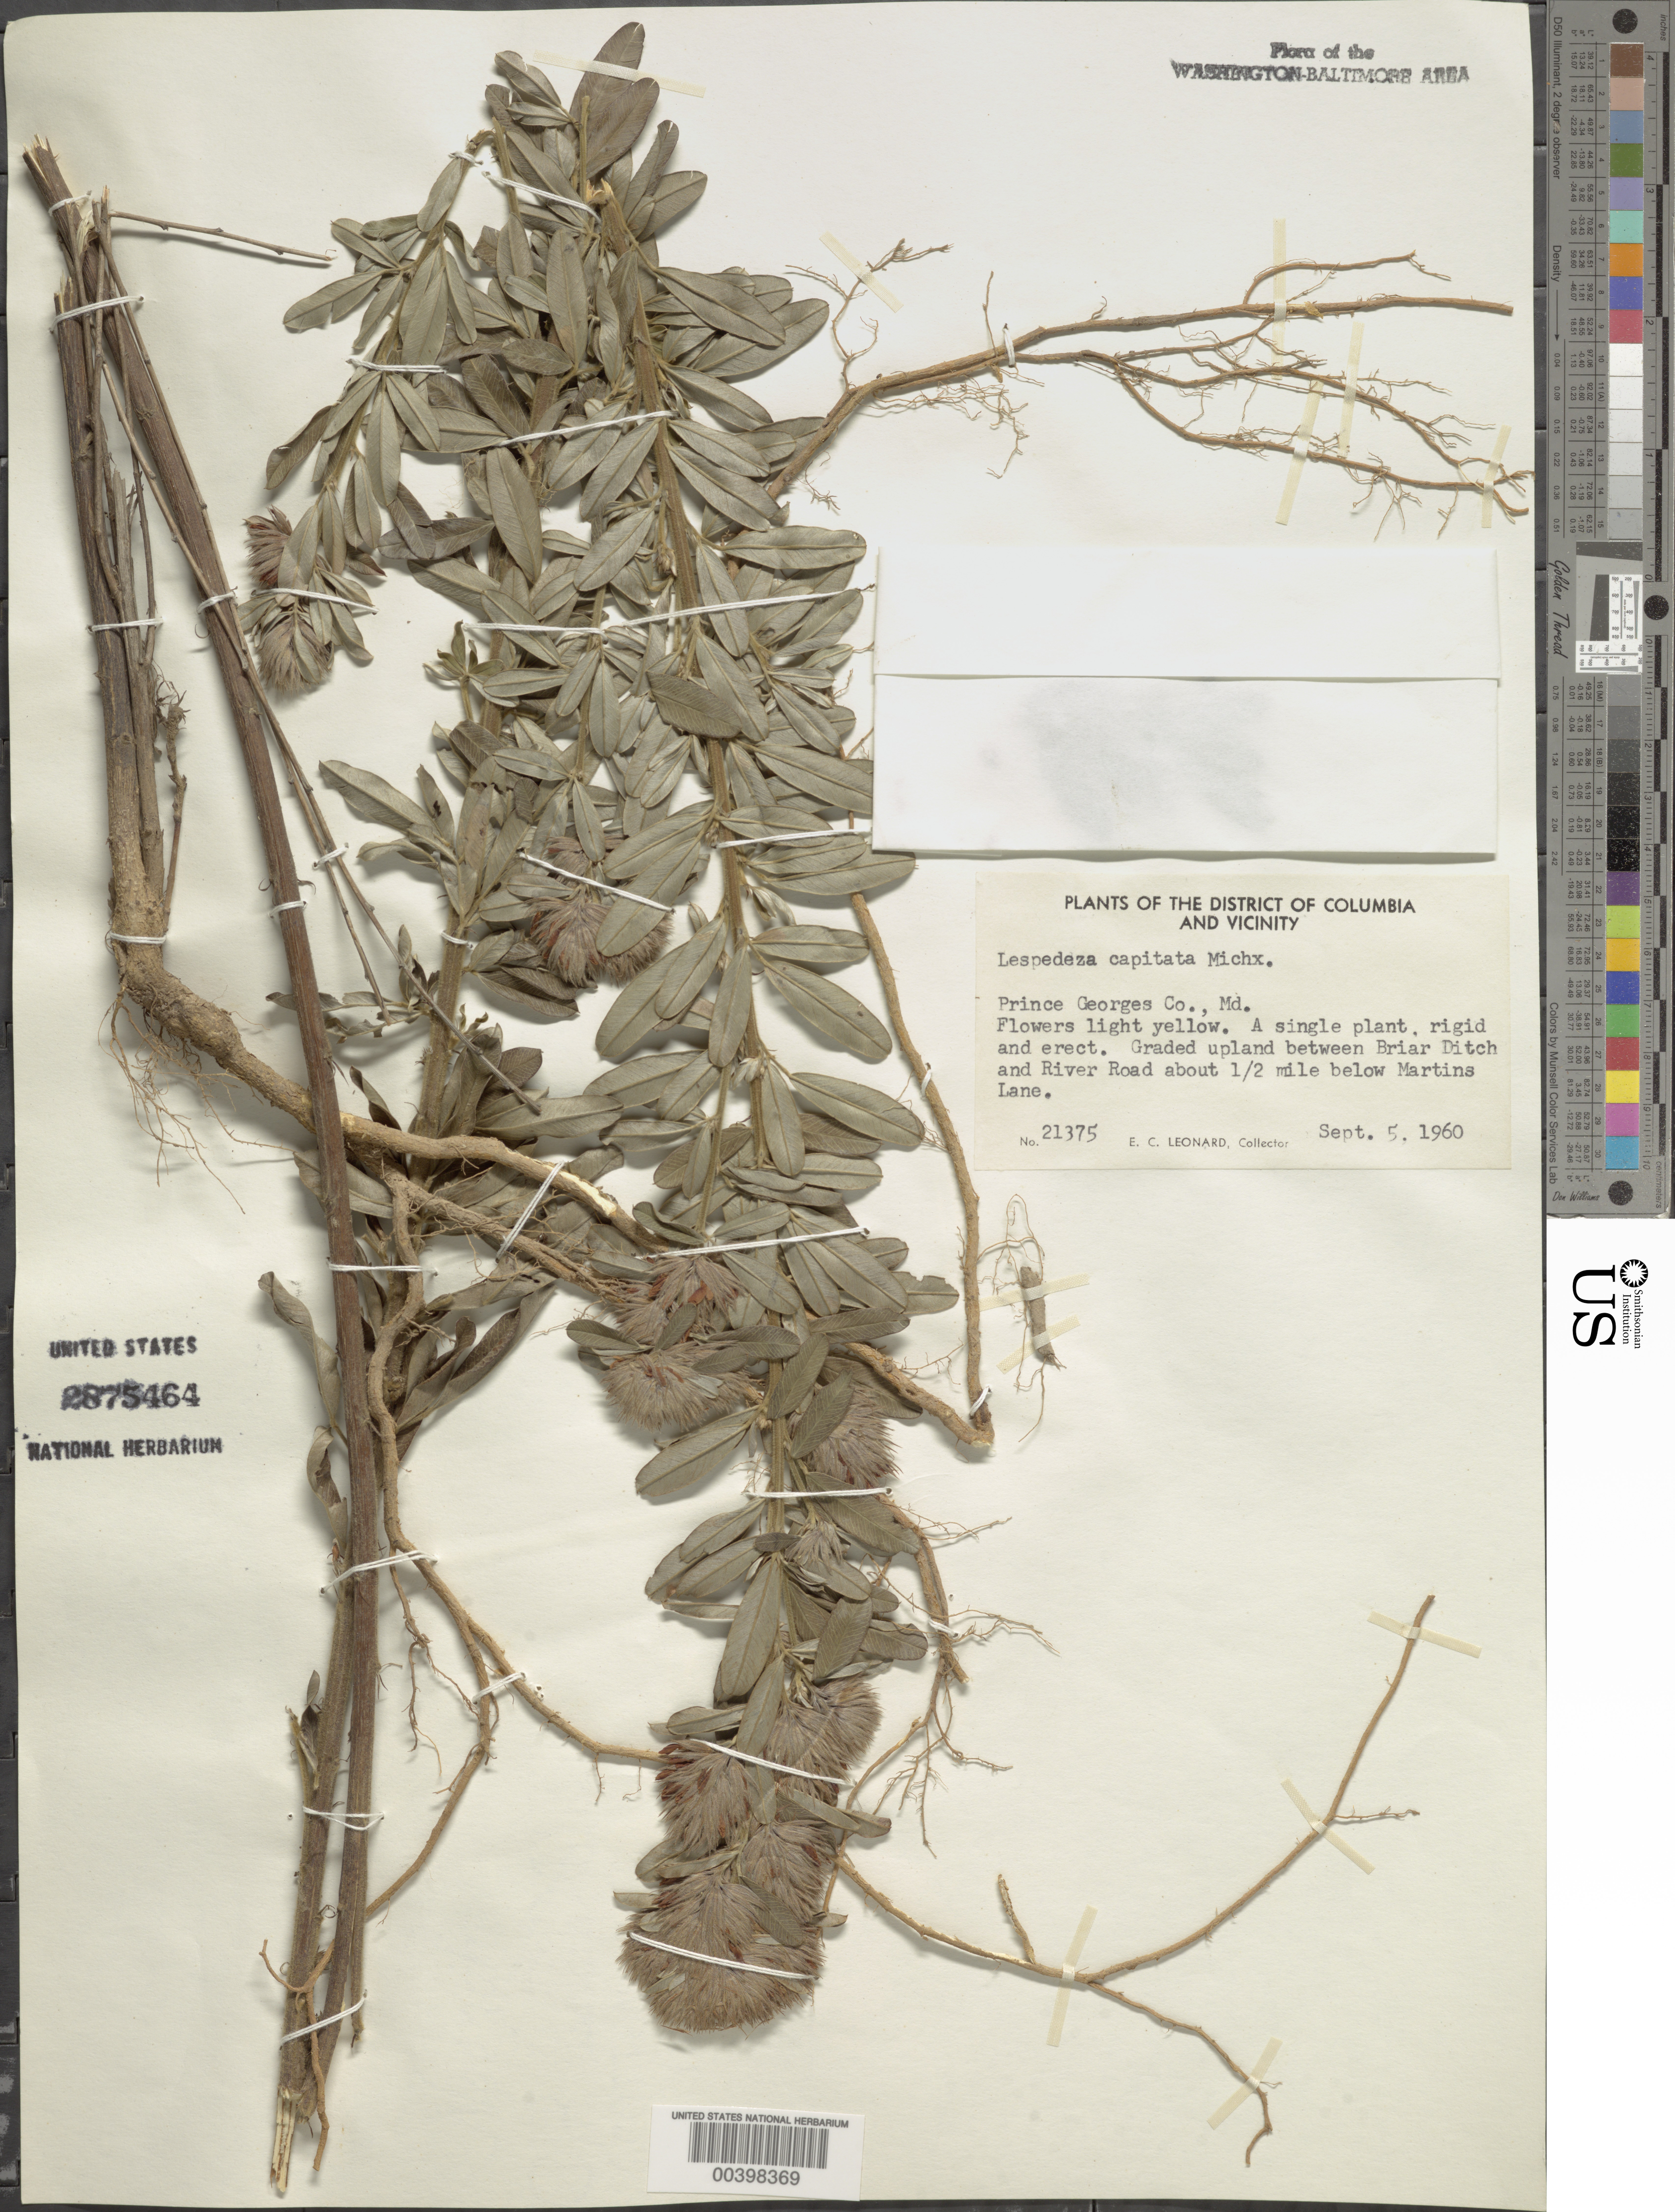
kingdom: Plantae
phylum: Tracheophyta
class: Magnoliopsida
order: Fabales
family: Fabaceae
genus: Lespedeza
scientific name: Lespedeza capitata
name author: Michx.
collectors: E. C. Leonard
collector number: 21375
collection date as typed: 05 Sep 1960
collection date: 1960-09-05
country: United States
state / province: Maryland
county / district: Prince George's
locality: Between Briar Ditch and River Road, below Martins Lane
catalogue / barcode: US 2875464